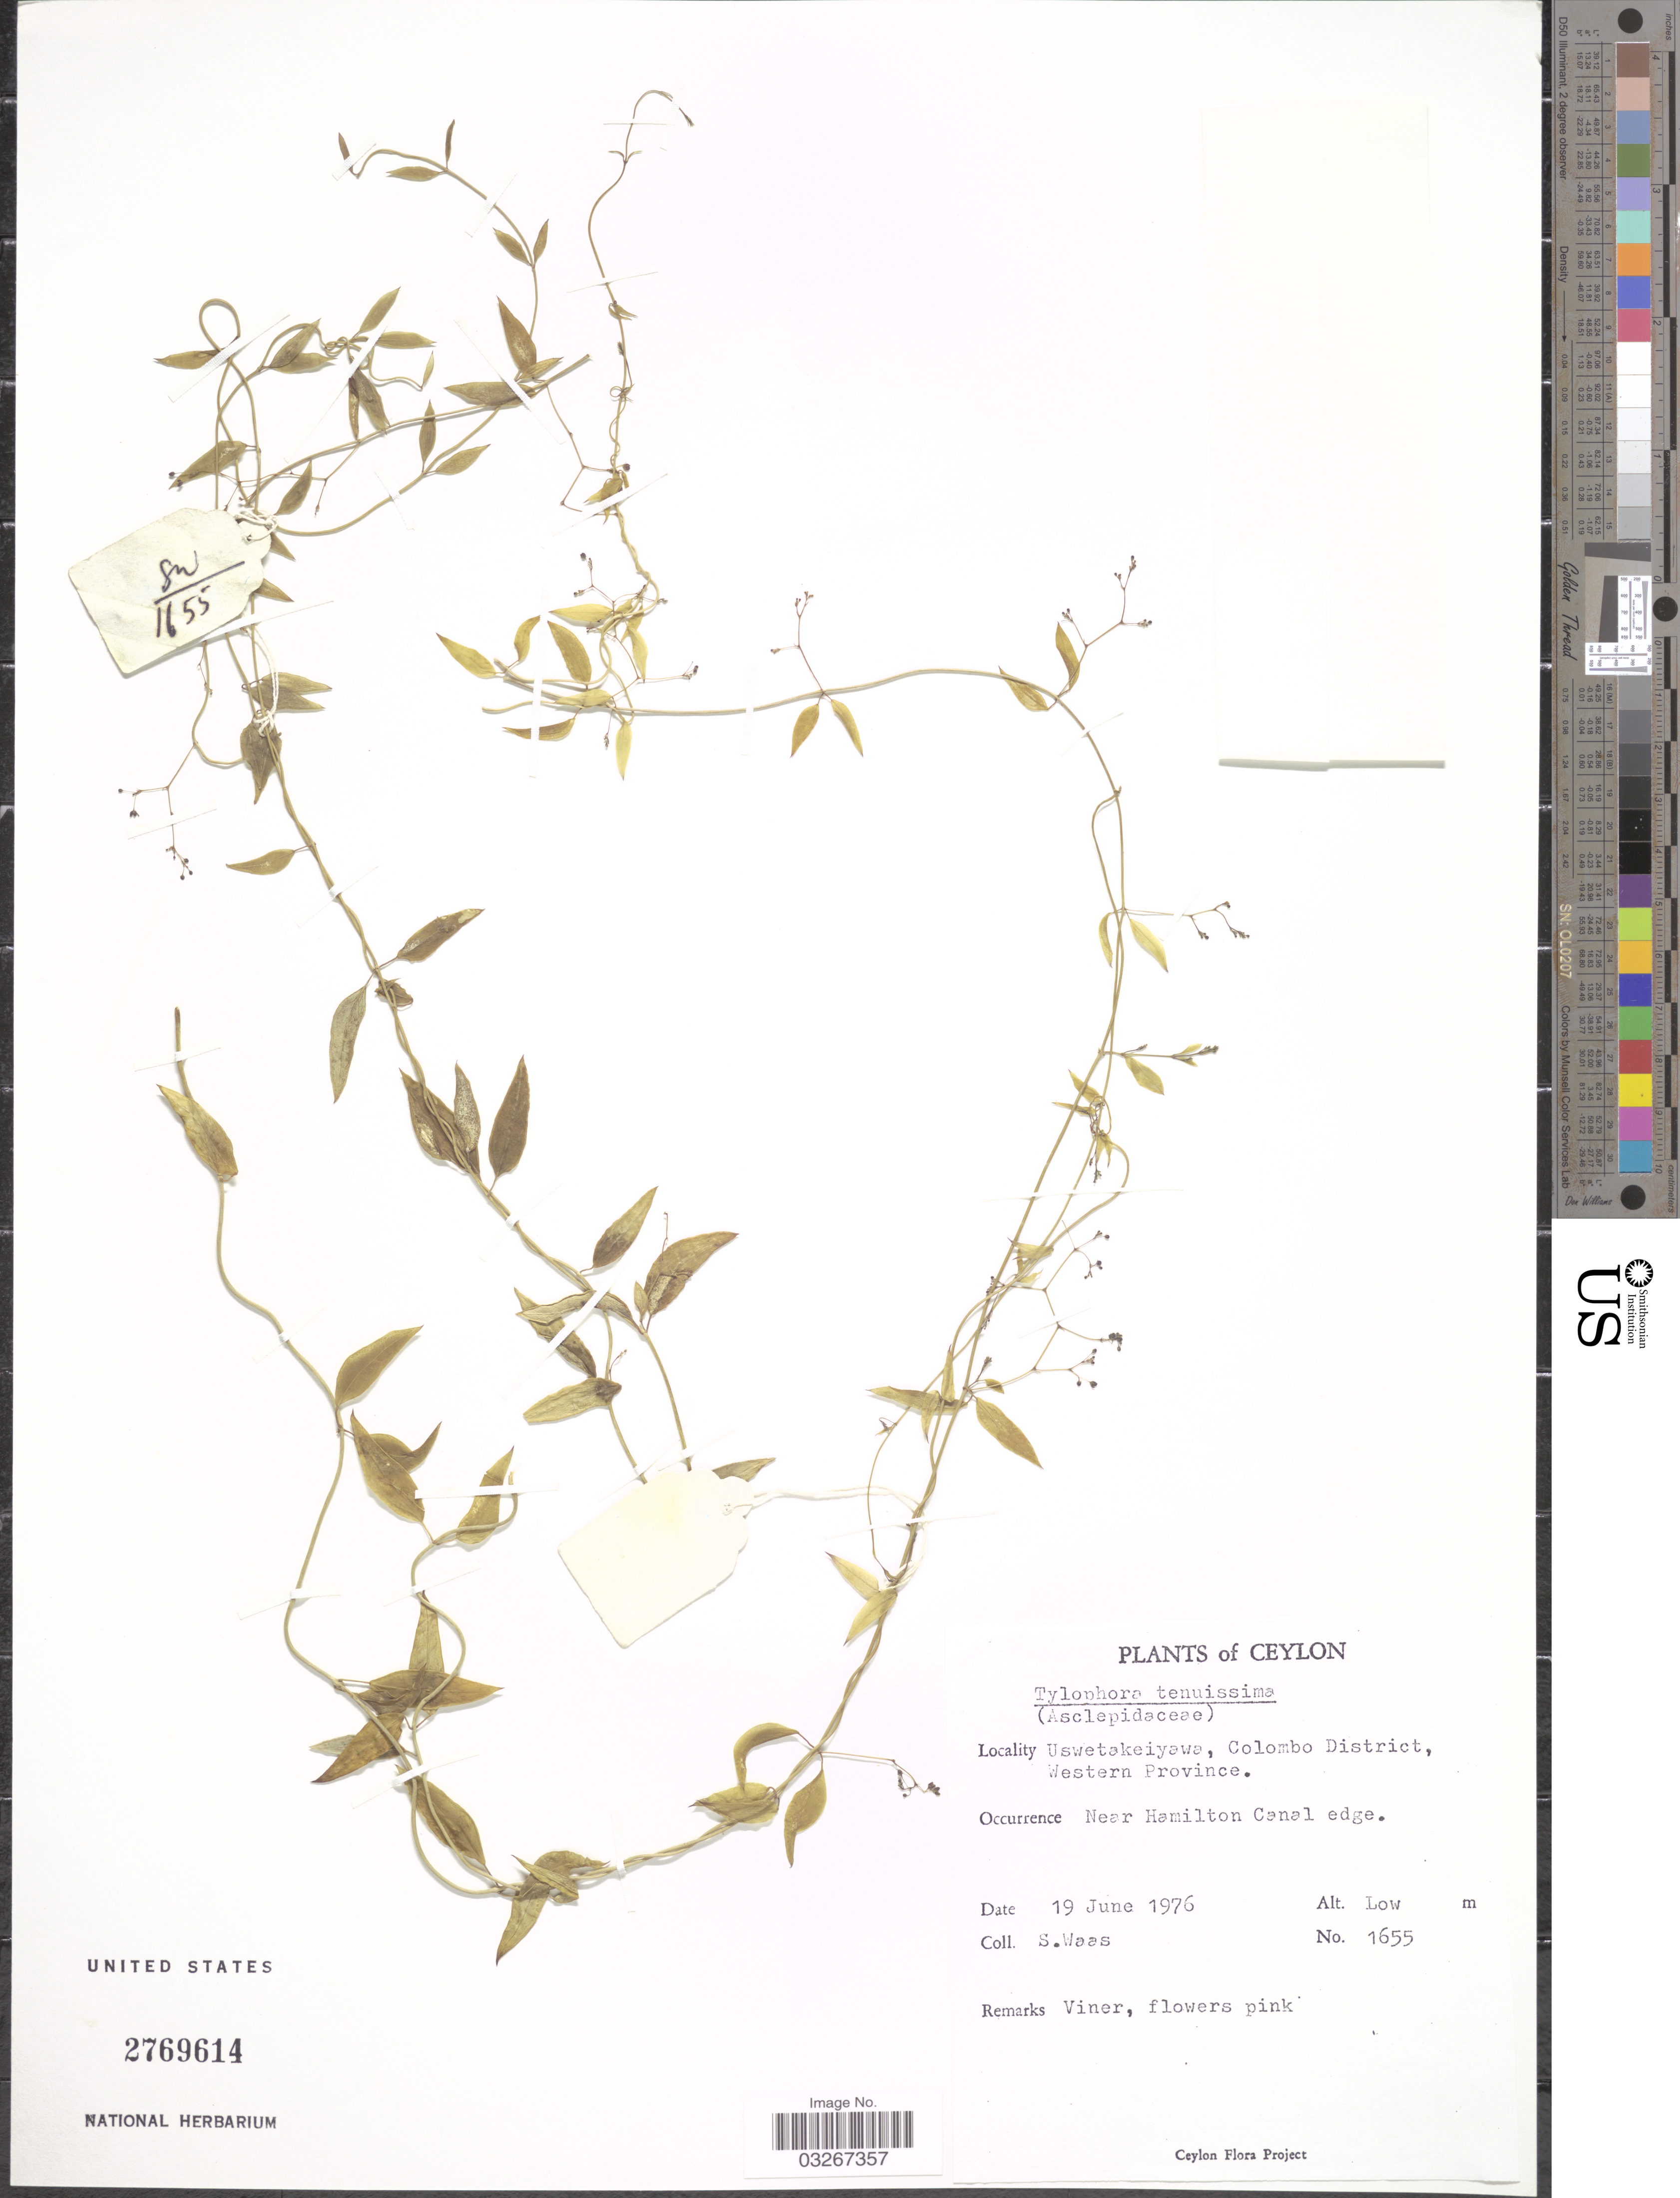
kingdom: Plantae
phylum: Tracheophyta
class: Magnoliopsida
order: Gentianales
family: Apocynaceae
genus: Tylophora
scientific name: Tylophora tenuissima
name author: (Roxb.) Wight & Arn.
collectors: S. Waas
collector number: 1655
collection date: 1976-06-19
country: Sri Lanka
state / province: Western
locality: Ceylon. Uswetakeiyawa, Colombo District. Near Hamilton Canal edge.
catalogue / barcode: US 2769614